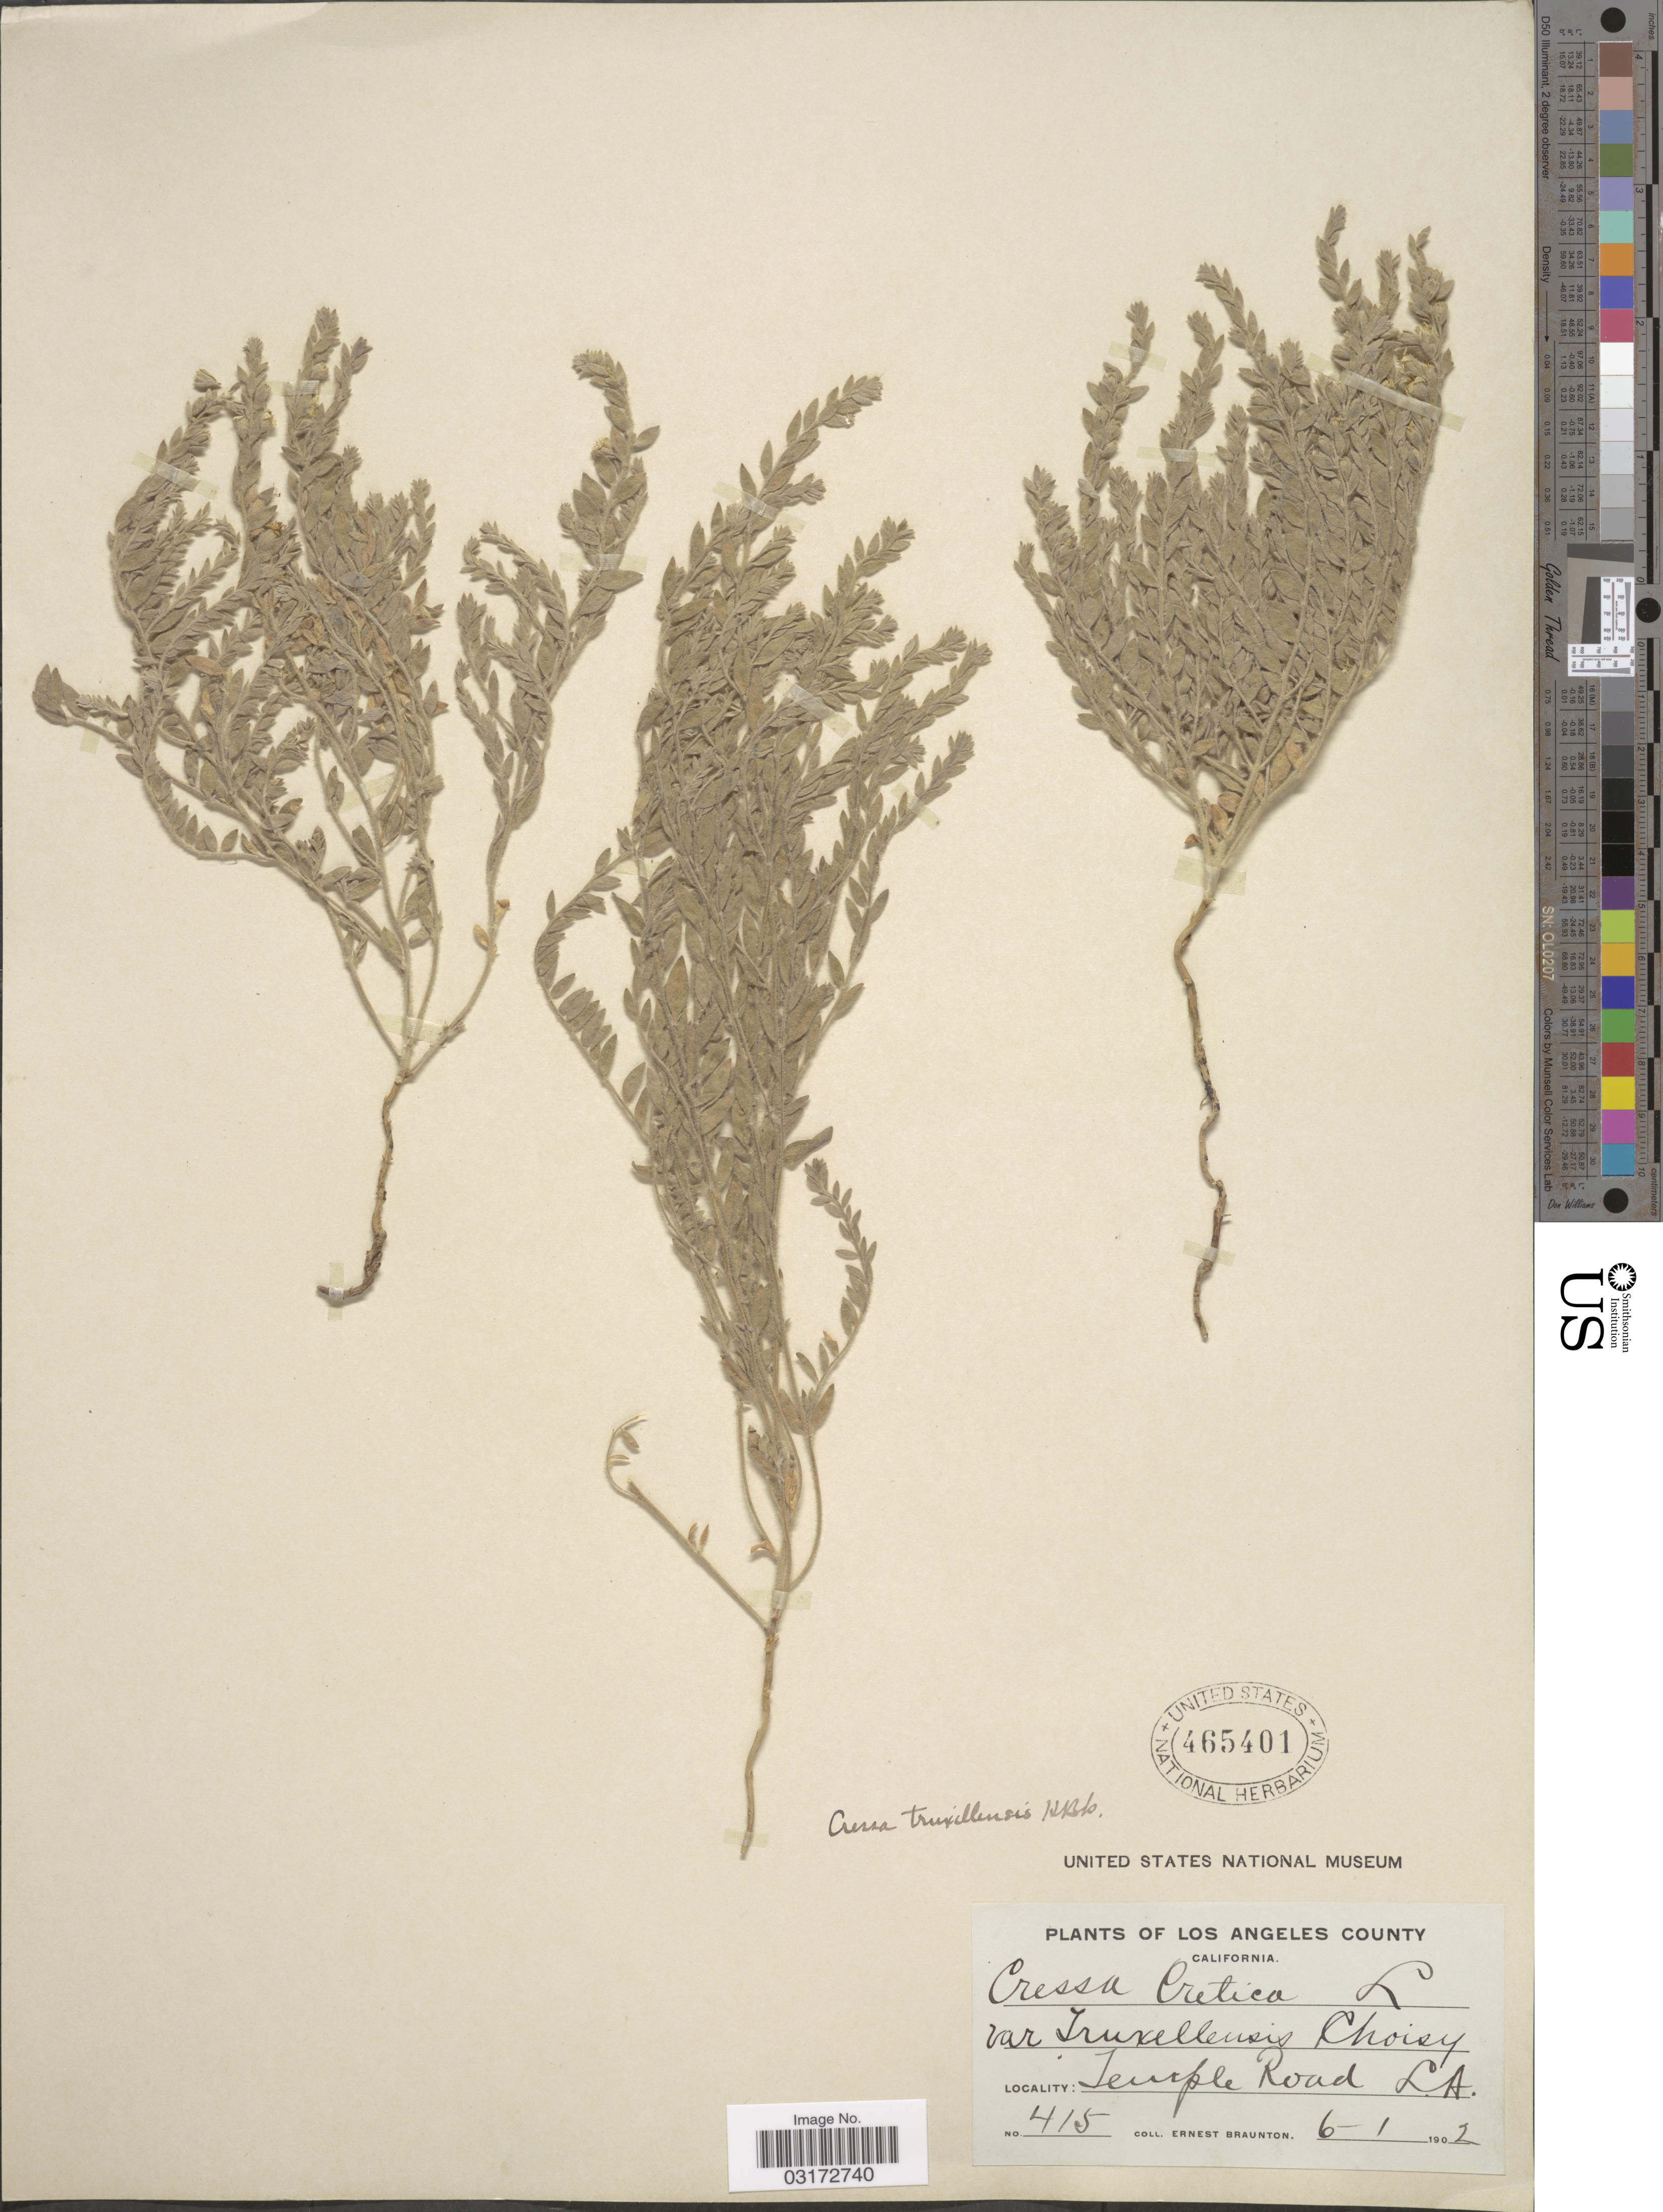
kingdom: Plantae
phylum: Tracheophyta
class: Magnoliopsida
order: Solanales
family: Convolvulaceae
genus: Cressa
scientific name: Cressa truxillensis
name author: Kunth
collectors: E. Braunton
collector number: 415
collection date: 1902-06-01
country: United States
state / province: California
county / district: Los Angeles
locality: Los Angeles County. Temle Road L.A.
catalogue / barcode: US 465401